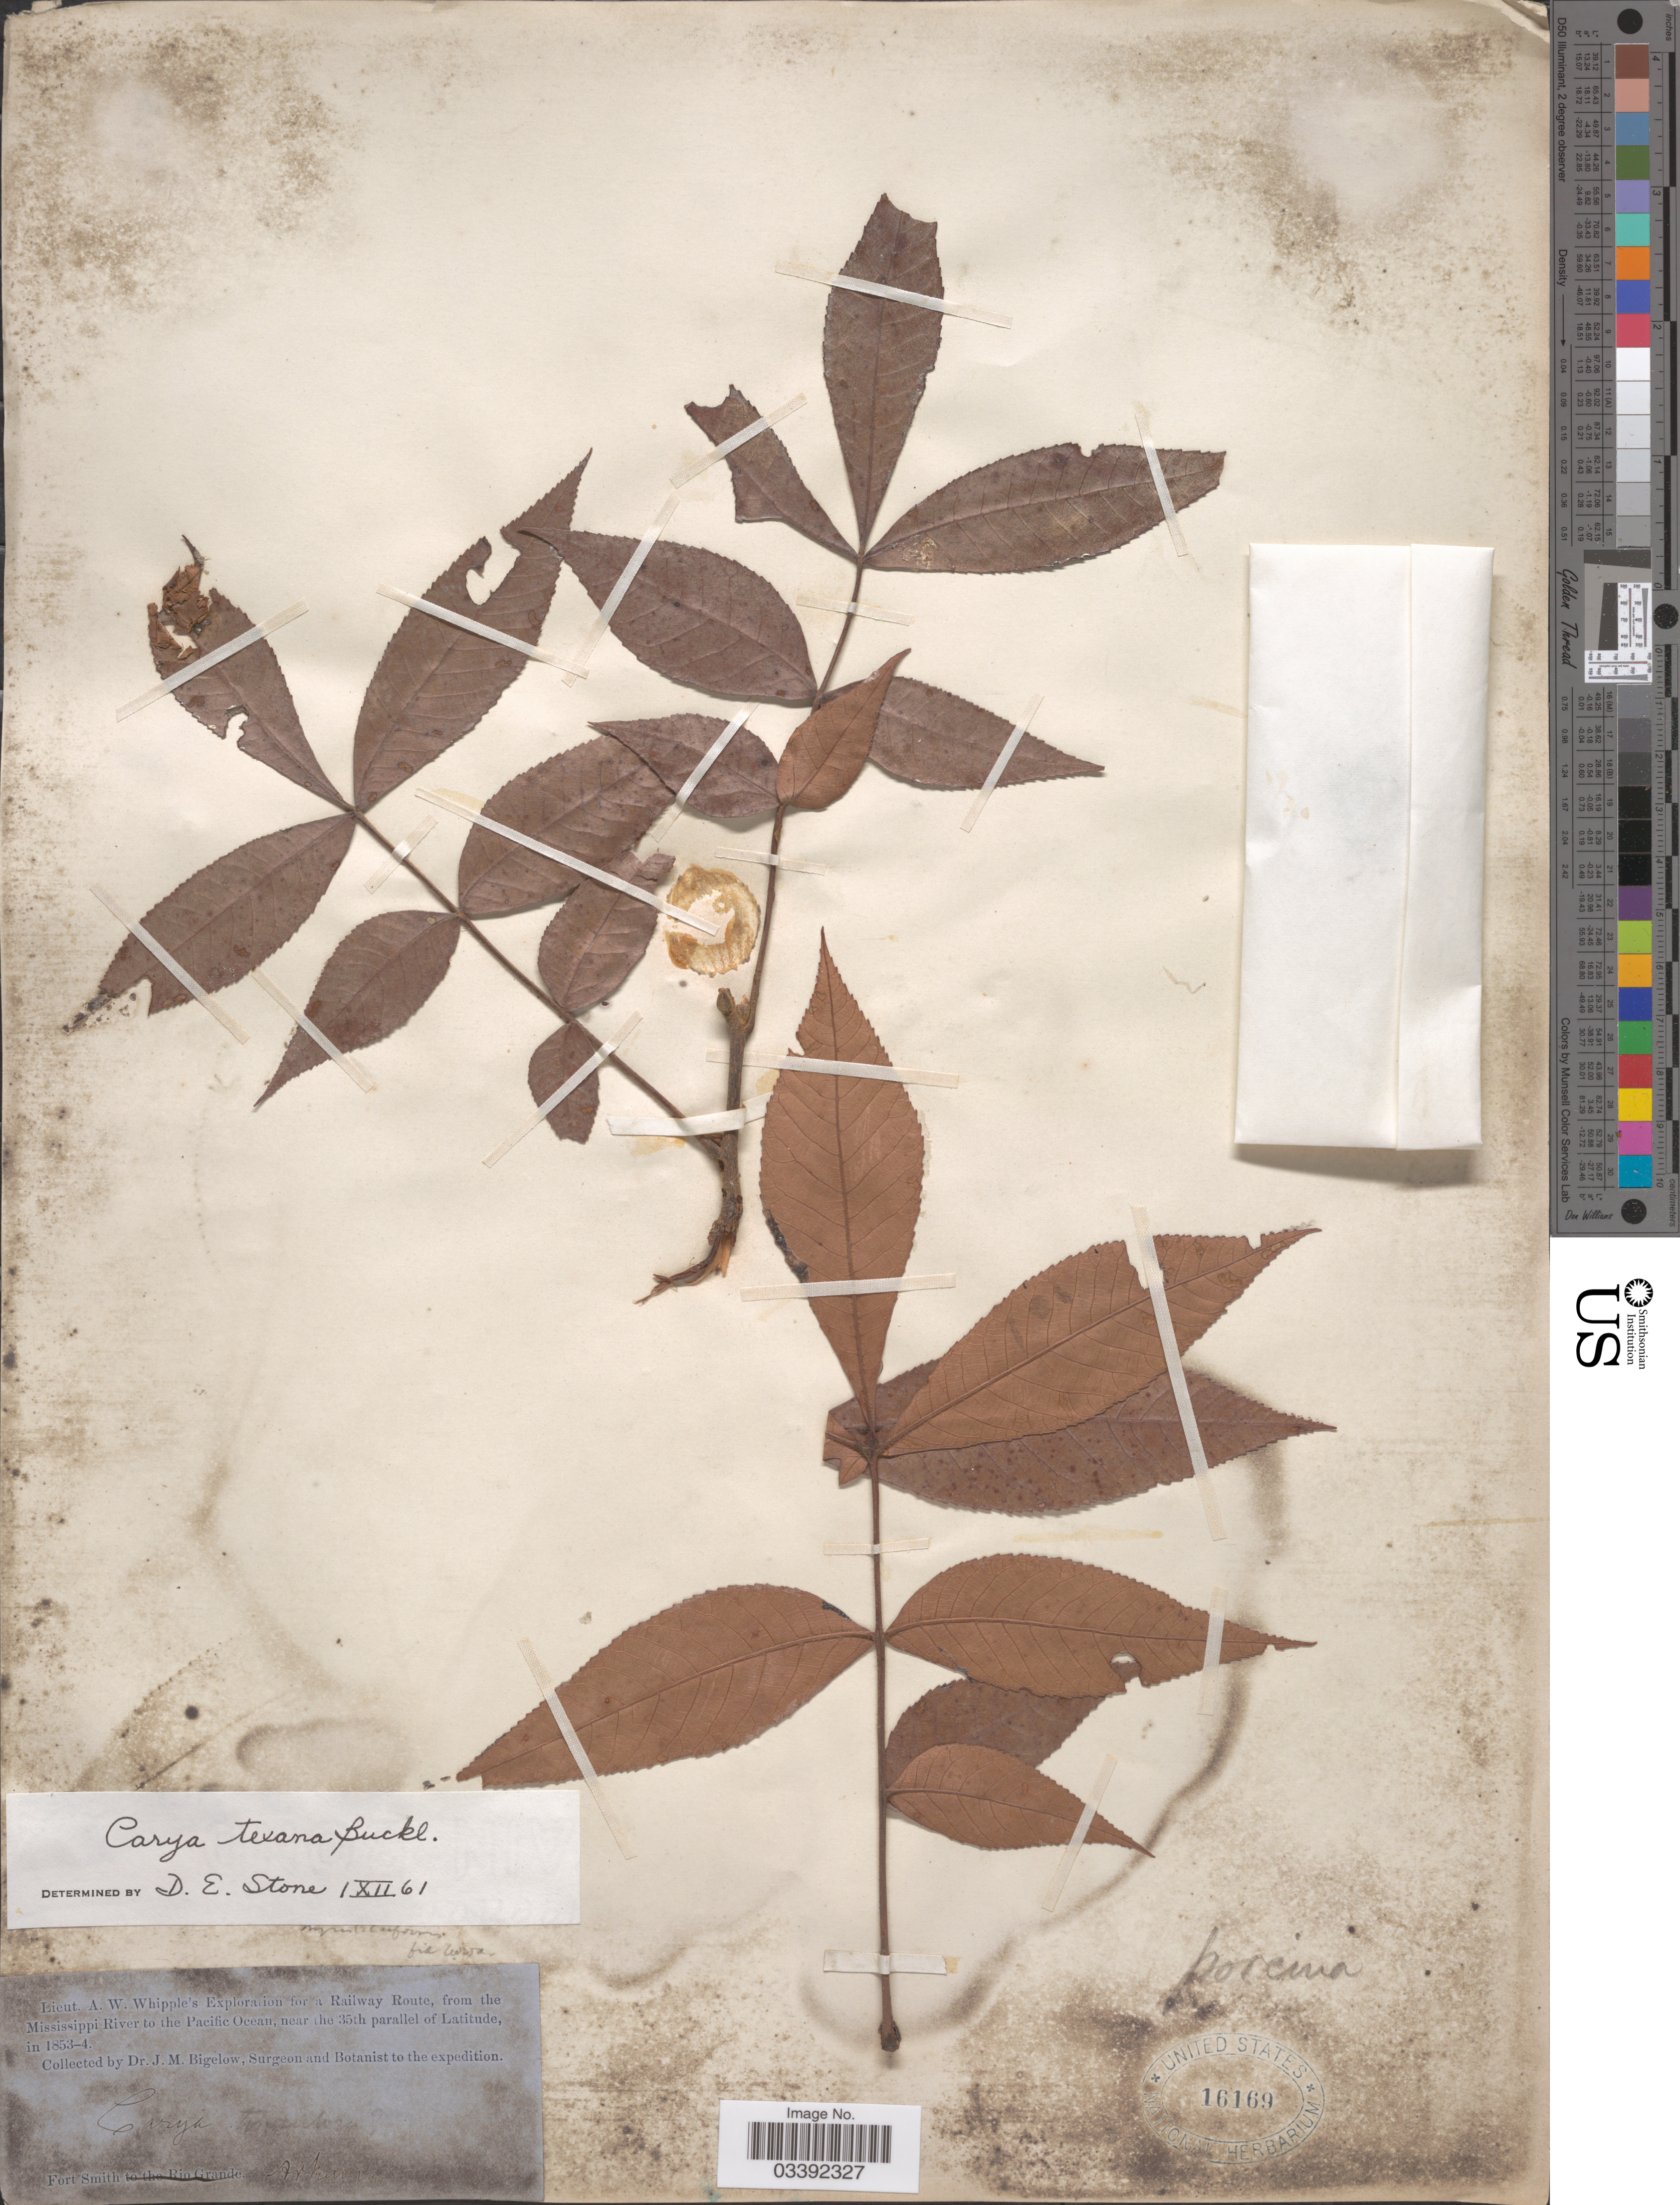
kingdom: Plantae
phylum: Tracheophyta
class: Magnoliopsida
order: Fagales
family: Juglandaceae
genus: Carya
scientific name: Carya texana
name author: Buckley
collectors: J. M. Bigelow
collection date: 1853/1854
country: United States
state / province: Arkansas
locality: Mississippi River to the Pacific Ocean. Fort Smith.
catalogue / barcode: US 16169